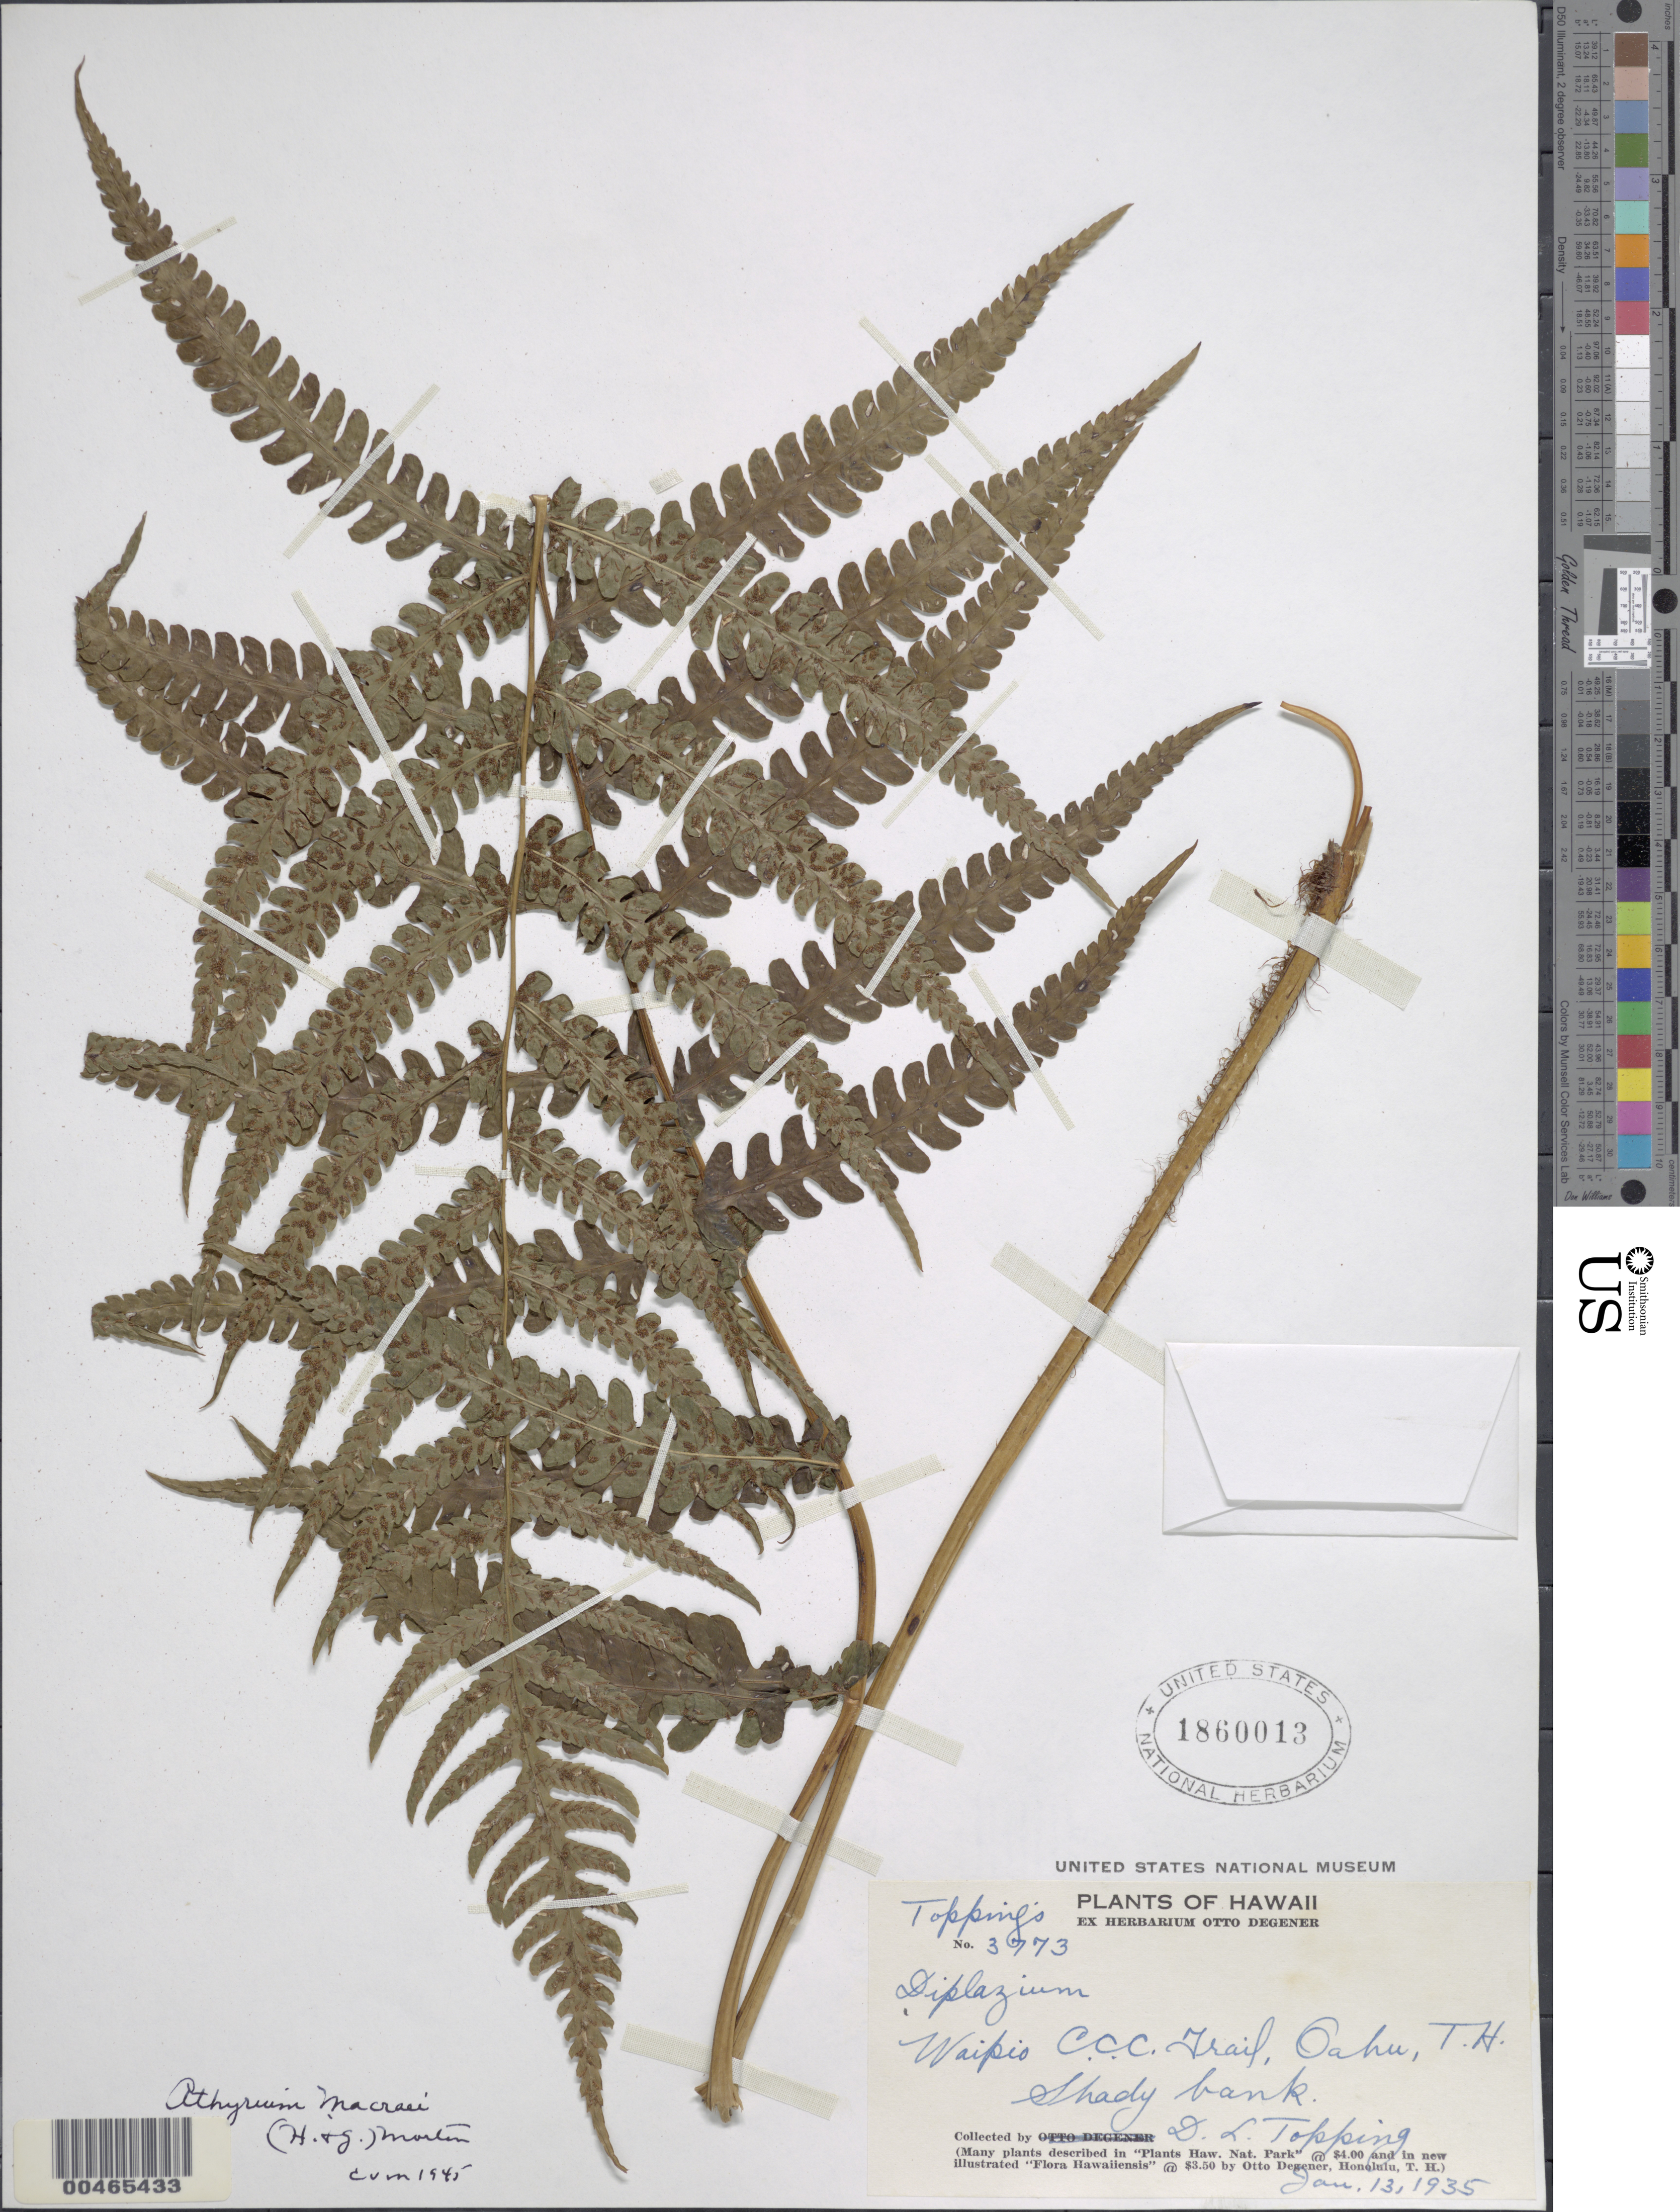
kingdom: Plantae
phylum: Tracheophyta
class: Polypodiopsida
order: Polypodiales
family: Athyriaceae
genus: Deparia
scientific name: Deparia prolifera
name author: (Kaulf.) Hook. & Grev.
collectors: D. L. Topping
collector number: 3773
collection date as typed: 13 Jan 1935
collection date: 1935-01-13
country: United States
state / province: Hawaii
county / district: Honolulu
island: Oahu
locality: Waipio C.C.C. Trail, Oahu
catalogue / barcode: US 1860013